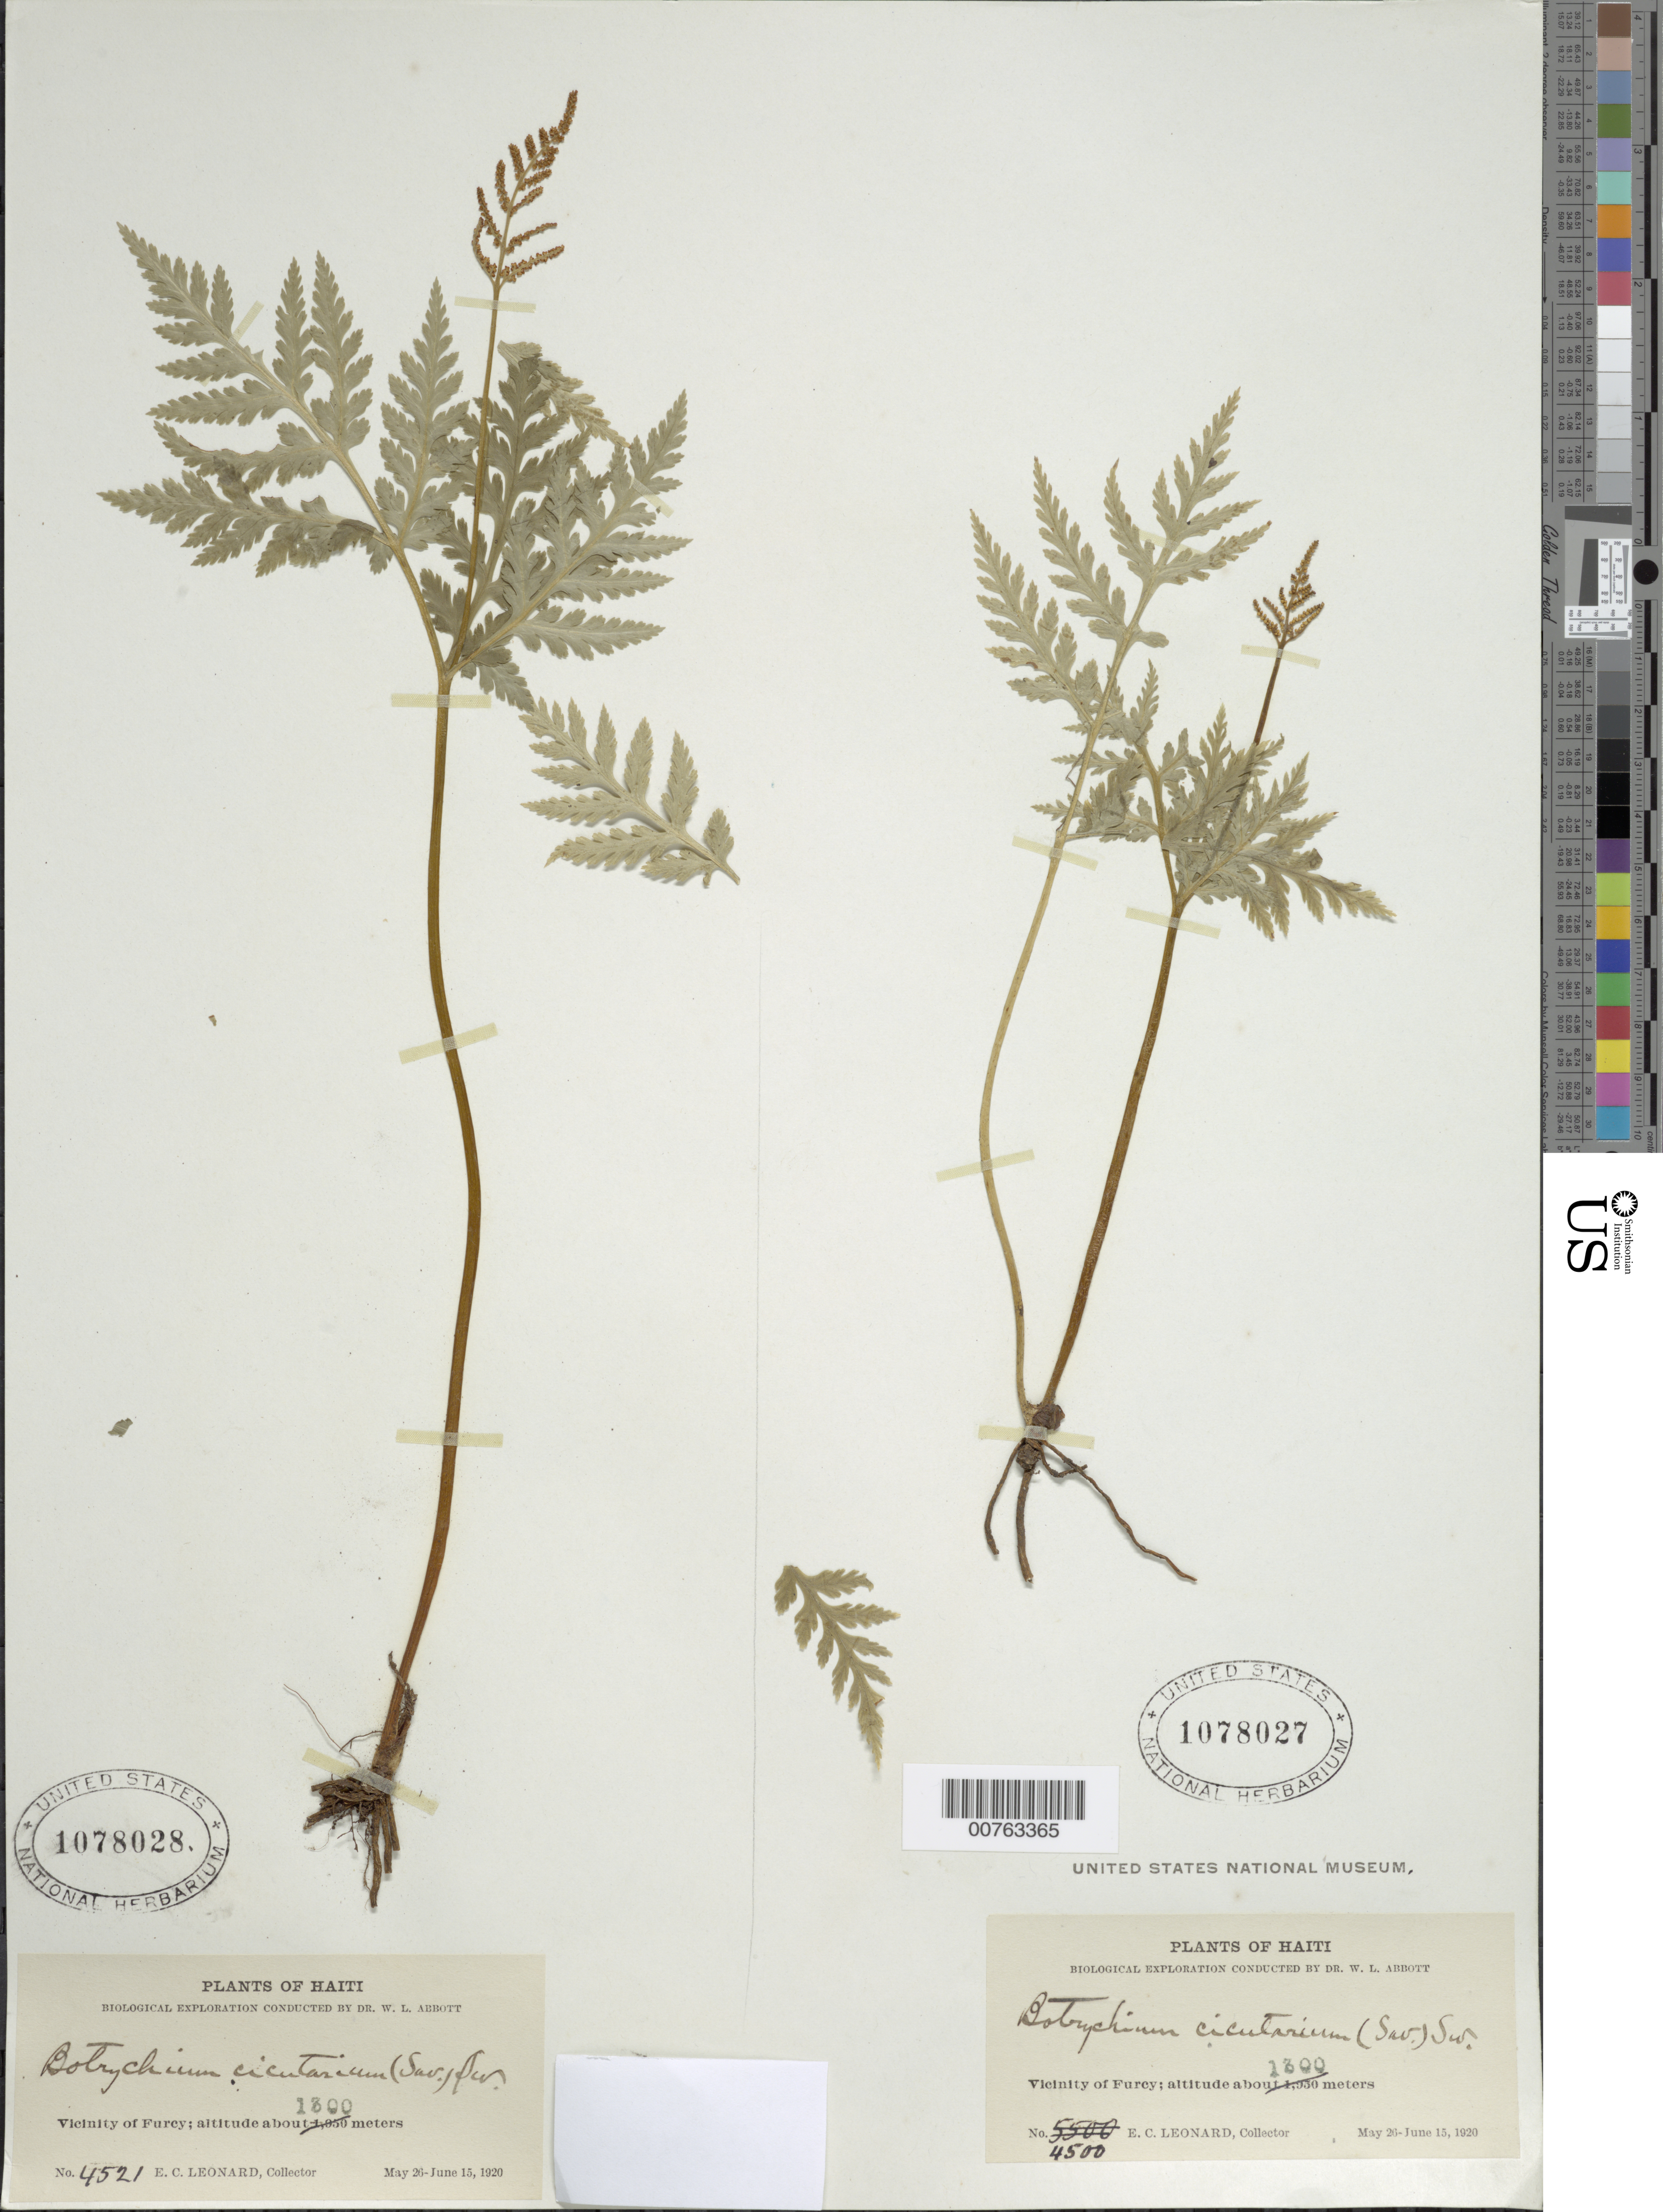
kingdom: Plantae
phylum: Tracheophyta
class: Polypodiopsida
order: Ophioglossales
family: Ophioglossaceae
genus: Botrychium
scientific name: Botrychium virginianum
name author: (L.) Sw.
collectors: E. C. Leonard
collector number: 4500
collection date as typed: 26 May 1920 15 Jun 1920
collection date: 1920-05-26/1920-06-15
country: Dominican Republic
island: Hispaniola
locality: Vicinity of Furcy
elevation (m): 1300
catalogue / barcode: US 1078027